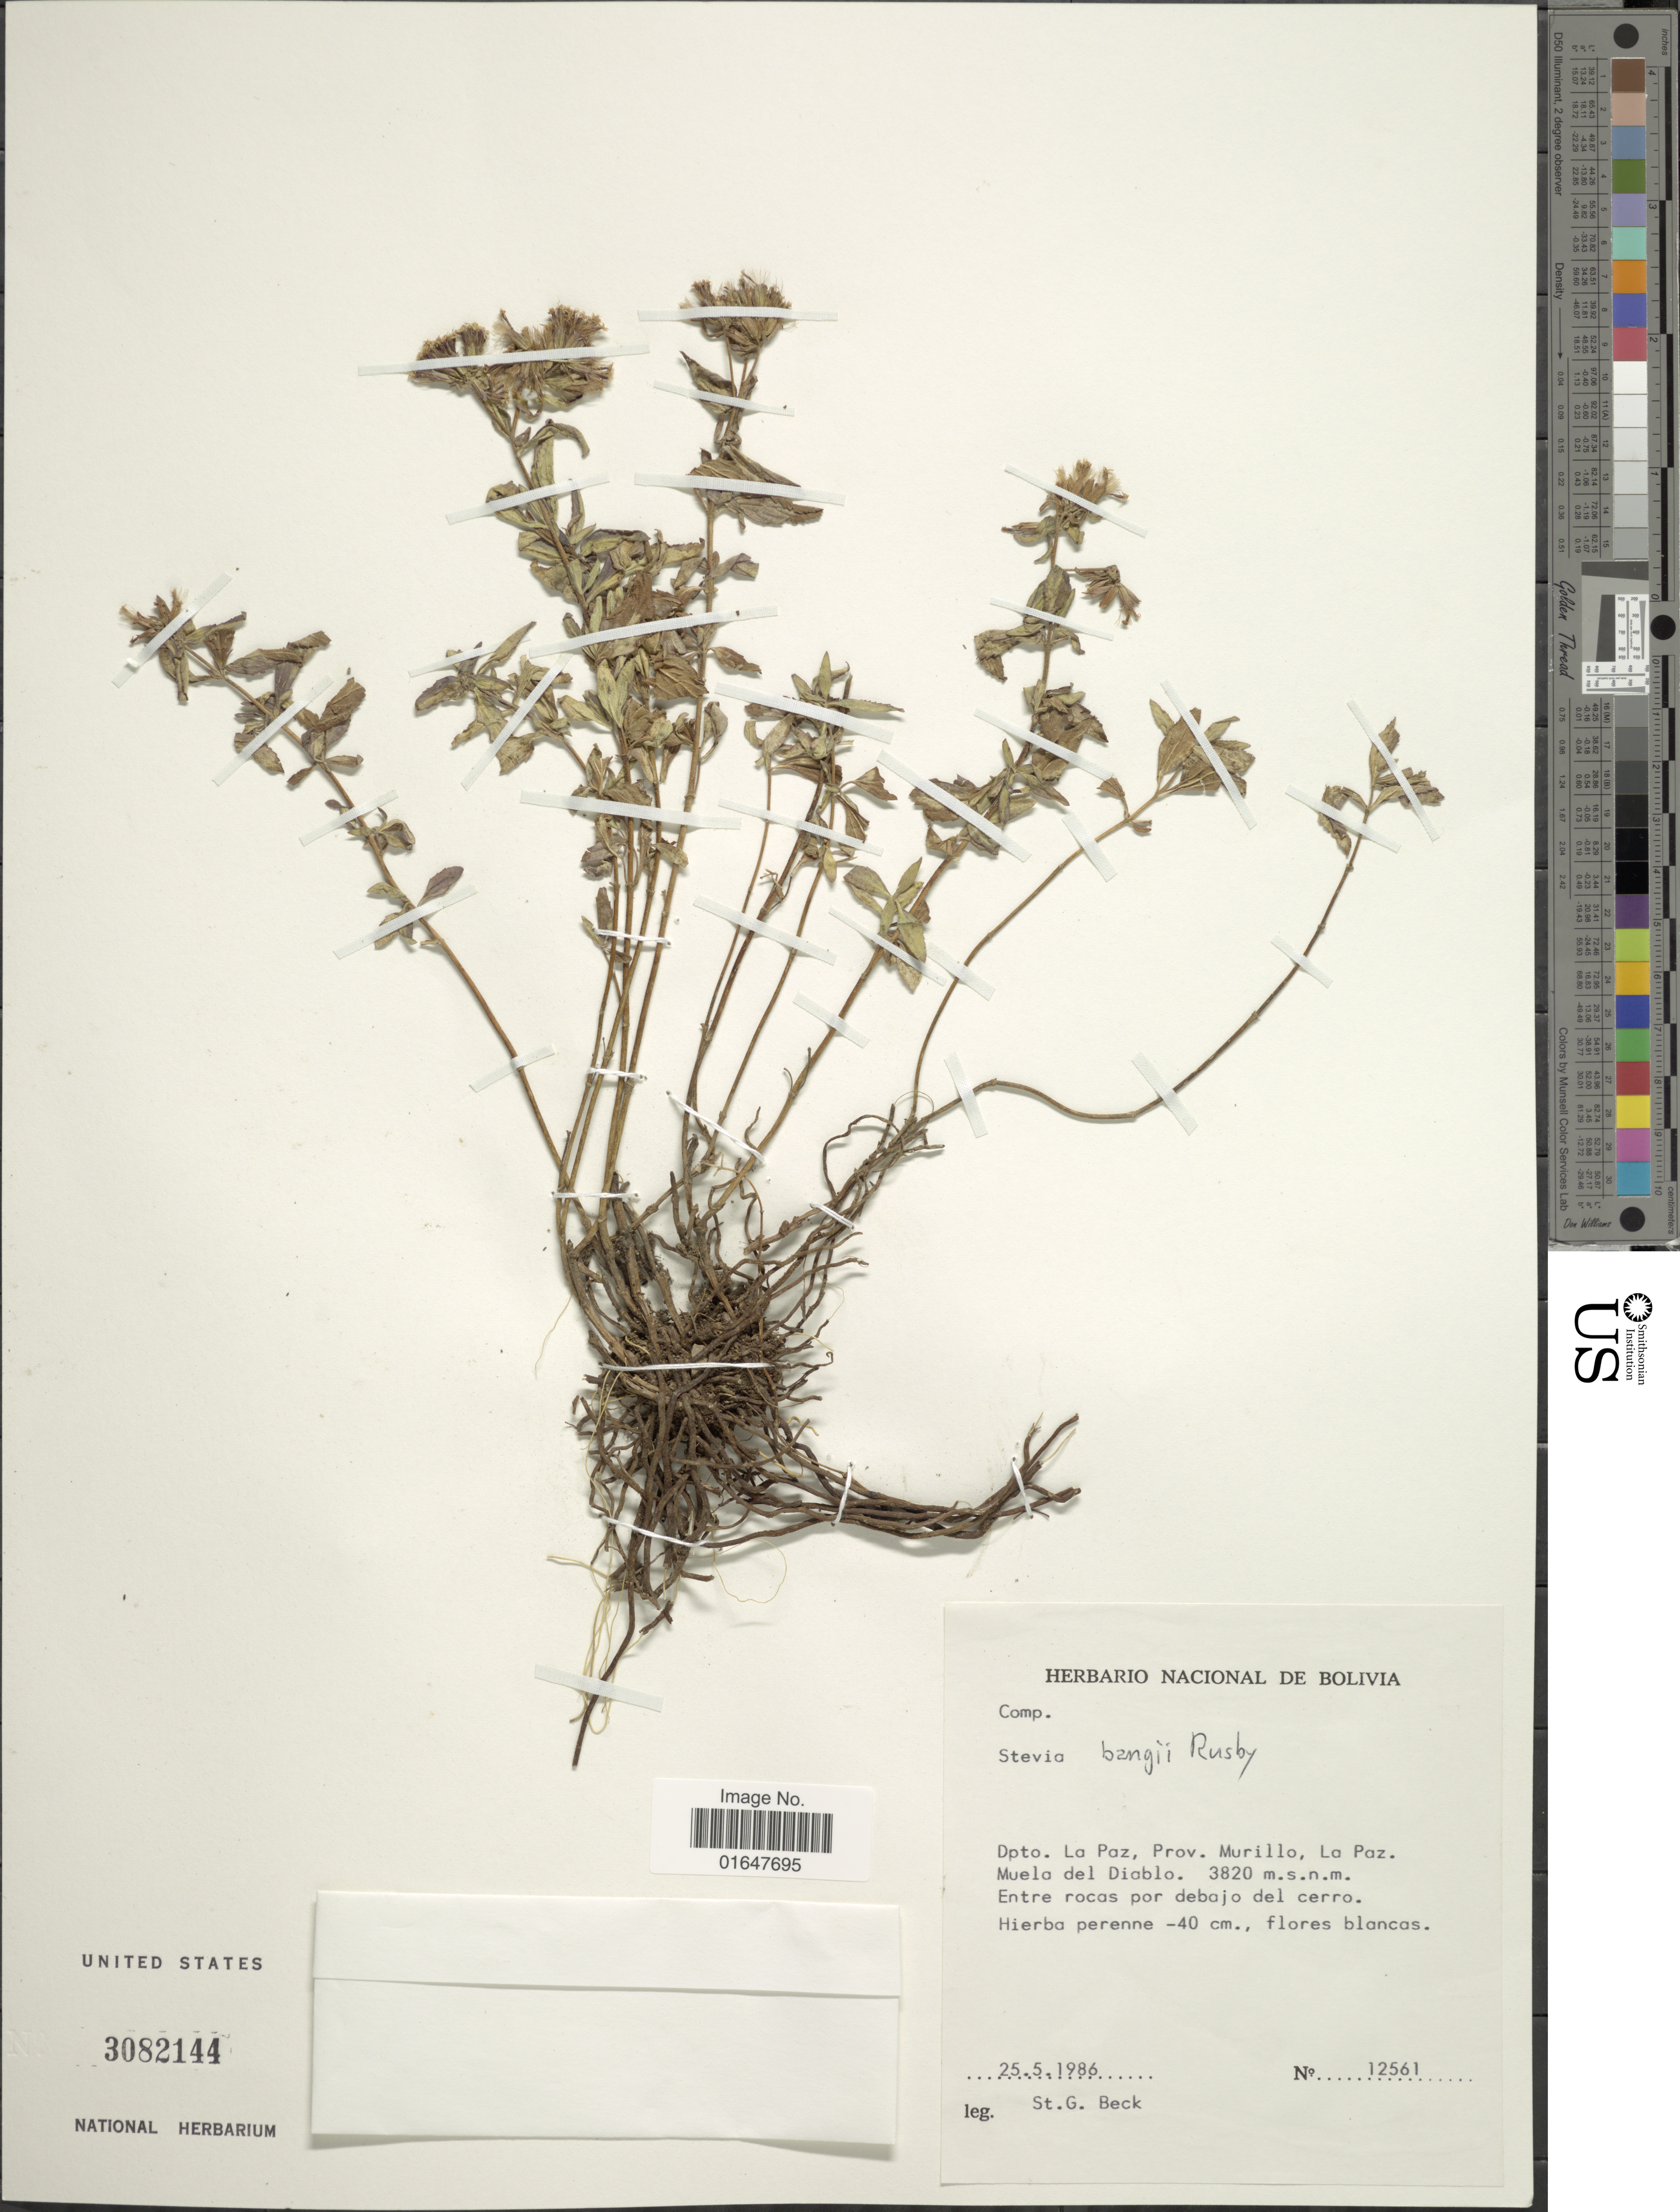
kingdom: Plantae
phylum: Tracheophyta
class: Magnoliopsida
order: Asterales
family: Asteraceae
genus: Stevia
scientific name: Stevia bangii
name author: Rusby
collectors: S. G. Beck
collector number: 12561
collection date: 1986-05-25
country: Bolivia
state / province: La Paz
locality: Prov. Murillo, La Paz. Muela del Diablo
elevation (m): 3820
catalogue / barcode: US 3082144